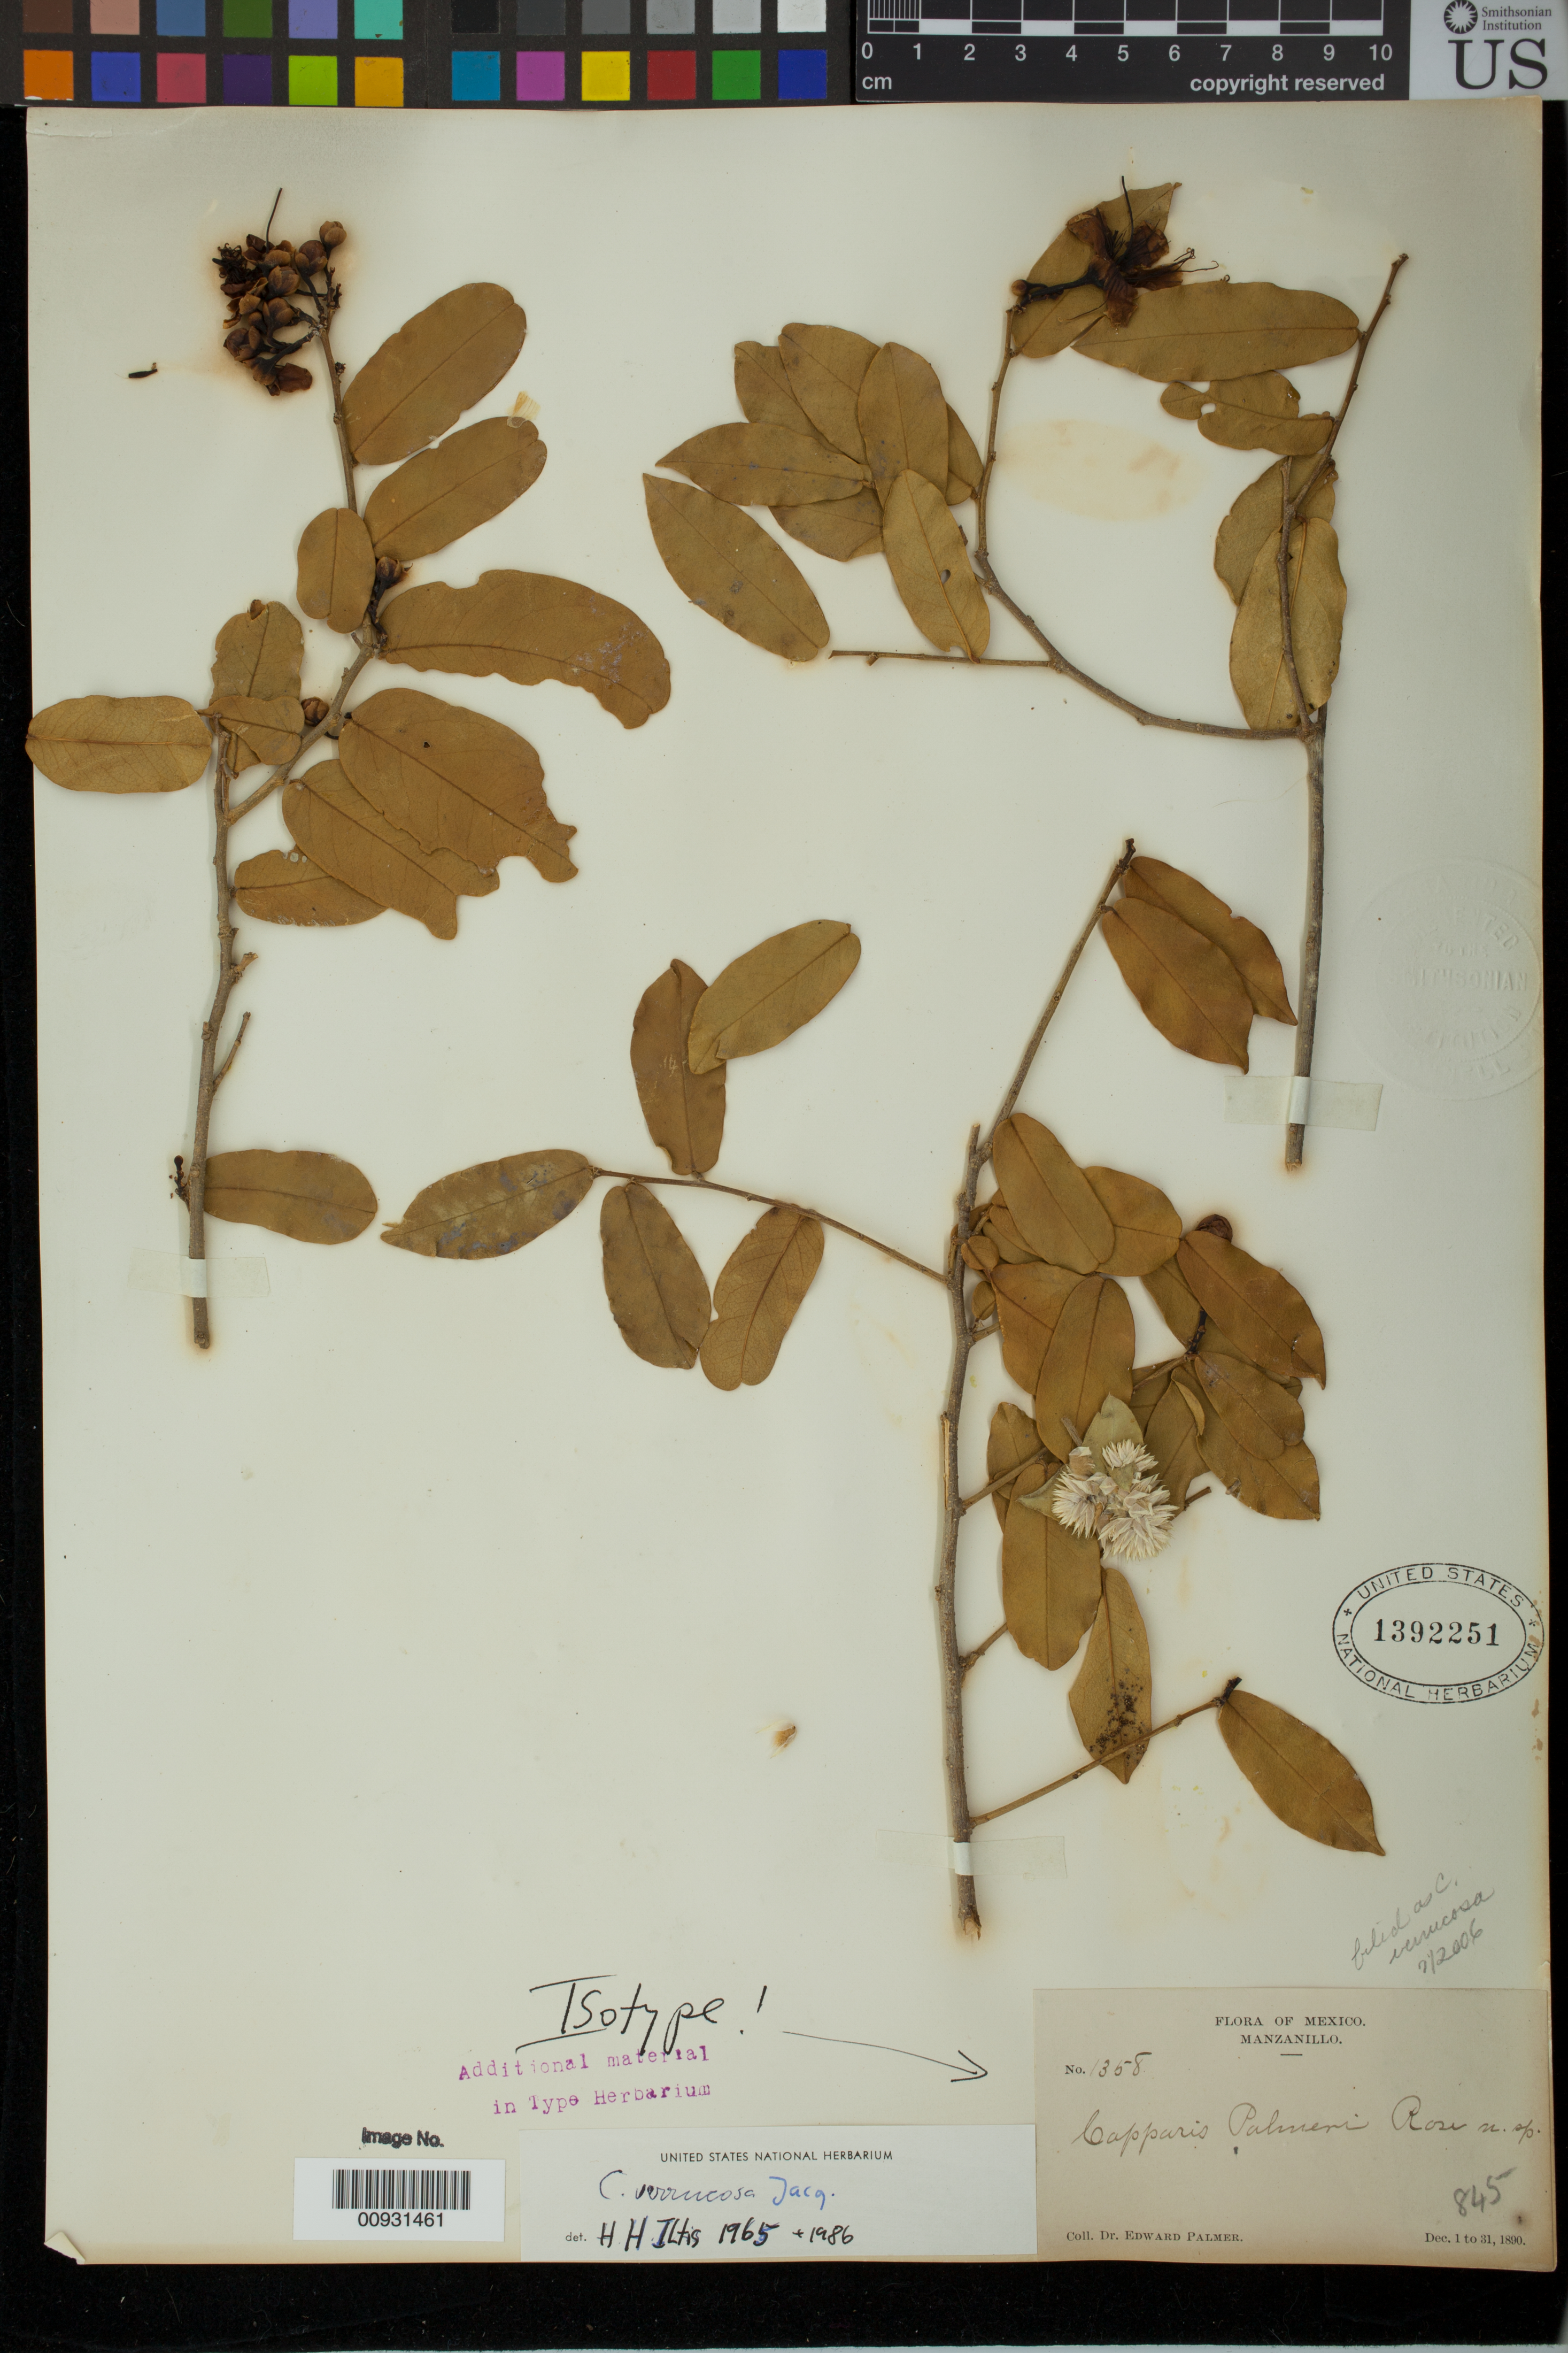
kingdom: Plantae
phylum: Tracheophyta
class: Magnoliopsida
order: Brassicales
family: Capparaceae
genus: Capparis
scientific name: Capparis palmeri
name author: Rose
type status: Isotype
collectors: E. Palmer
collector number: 1358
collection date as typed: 01 Dec 1890 to 31 Dec 1890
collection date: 1890-12-01/1890-12-31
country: Mexico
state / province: Colima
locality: Manzanillo.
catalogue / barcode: US 1392251